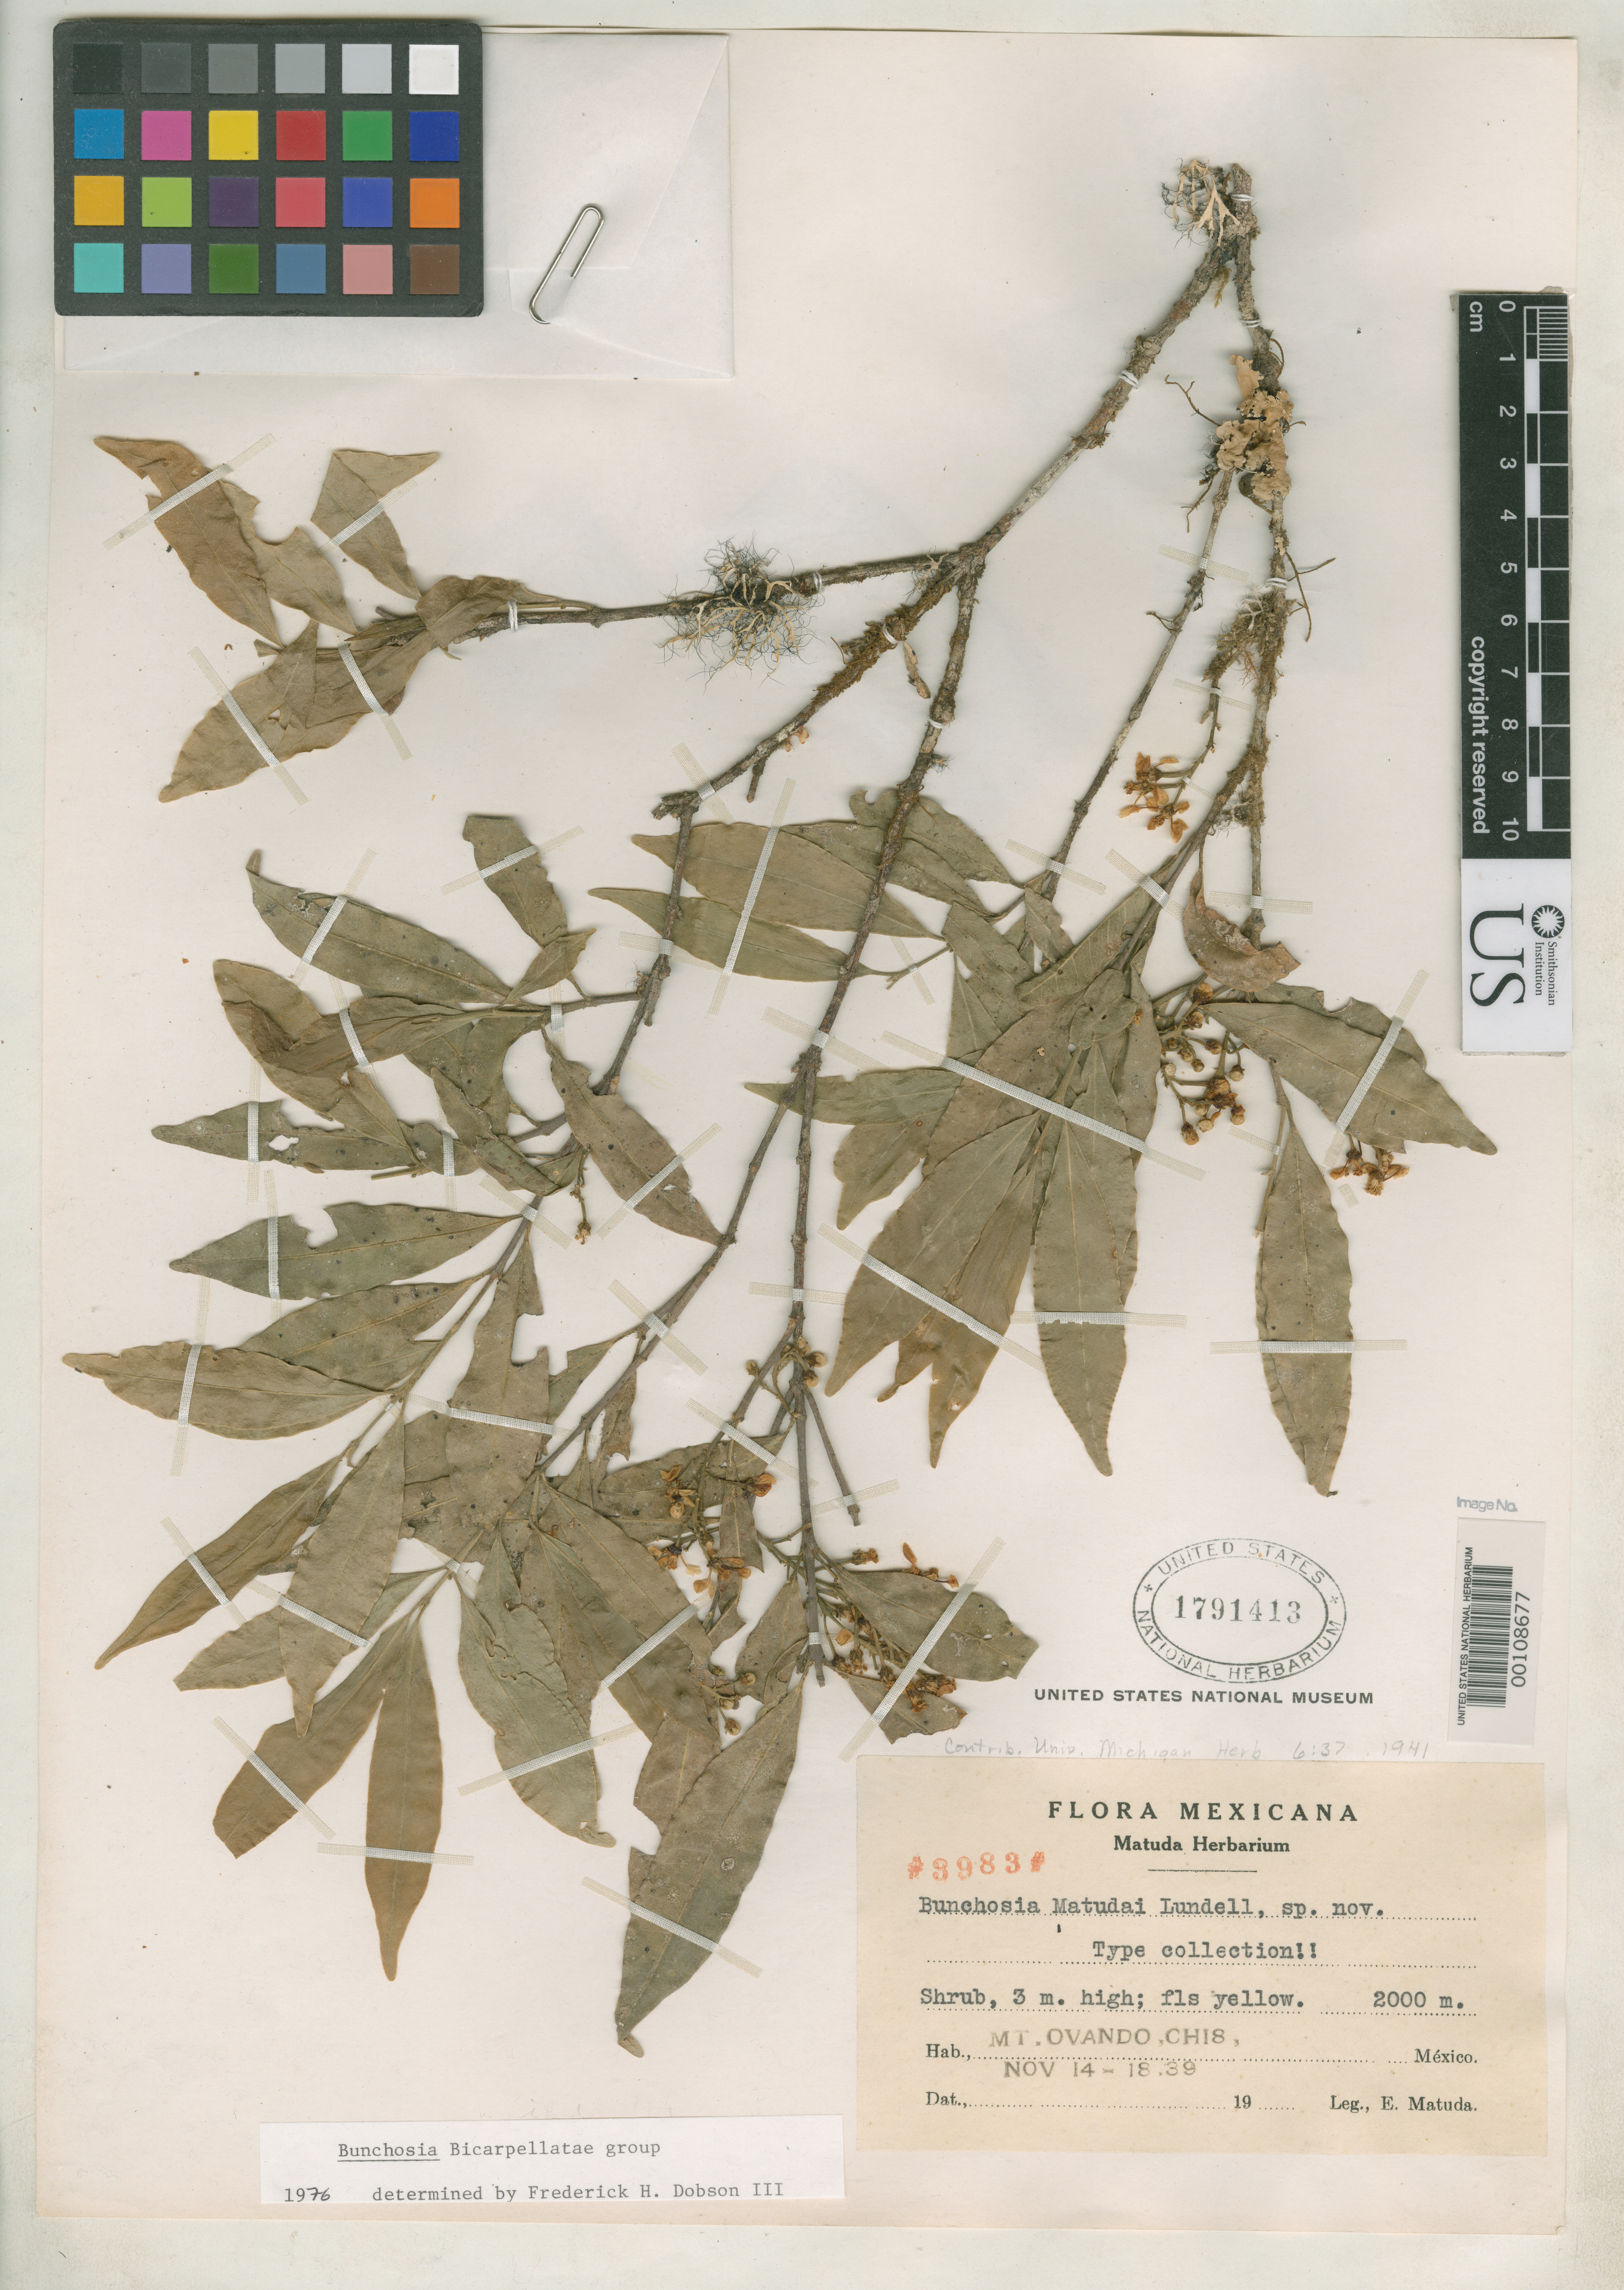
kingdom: Plantae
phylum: Tracheophyta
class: Magnoliopsida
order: Malpighiales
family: Malpighiaceae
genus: Bunchosia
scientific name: Bunchosia matudai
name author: Lundell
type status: Isotype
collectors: E. Matuda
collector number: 3983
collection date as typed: Nov 1939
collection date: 1939-11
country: Mexico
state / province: Chiapas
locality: Mt. Ovando.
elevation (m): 2000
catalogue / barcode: US 1791413